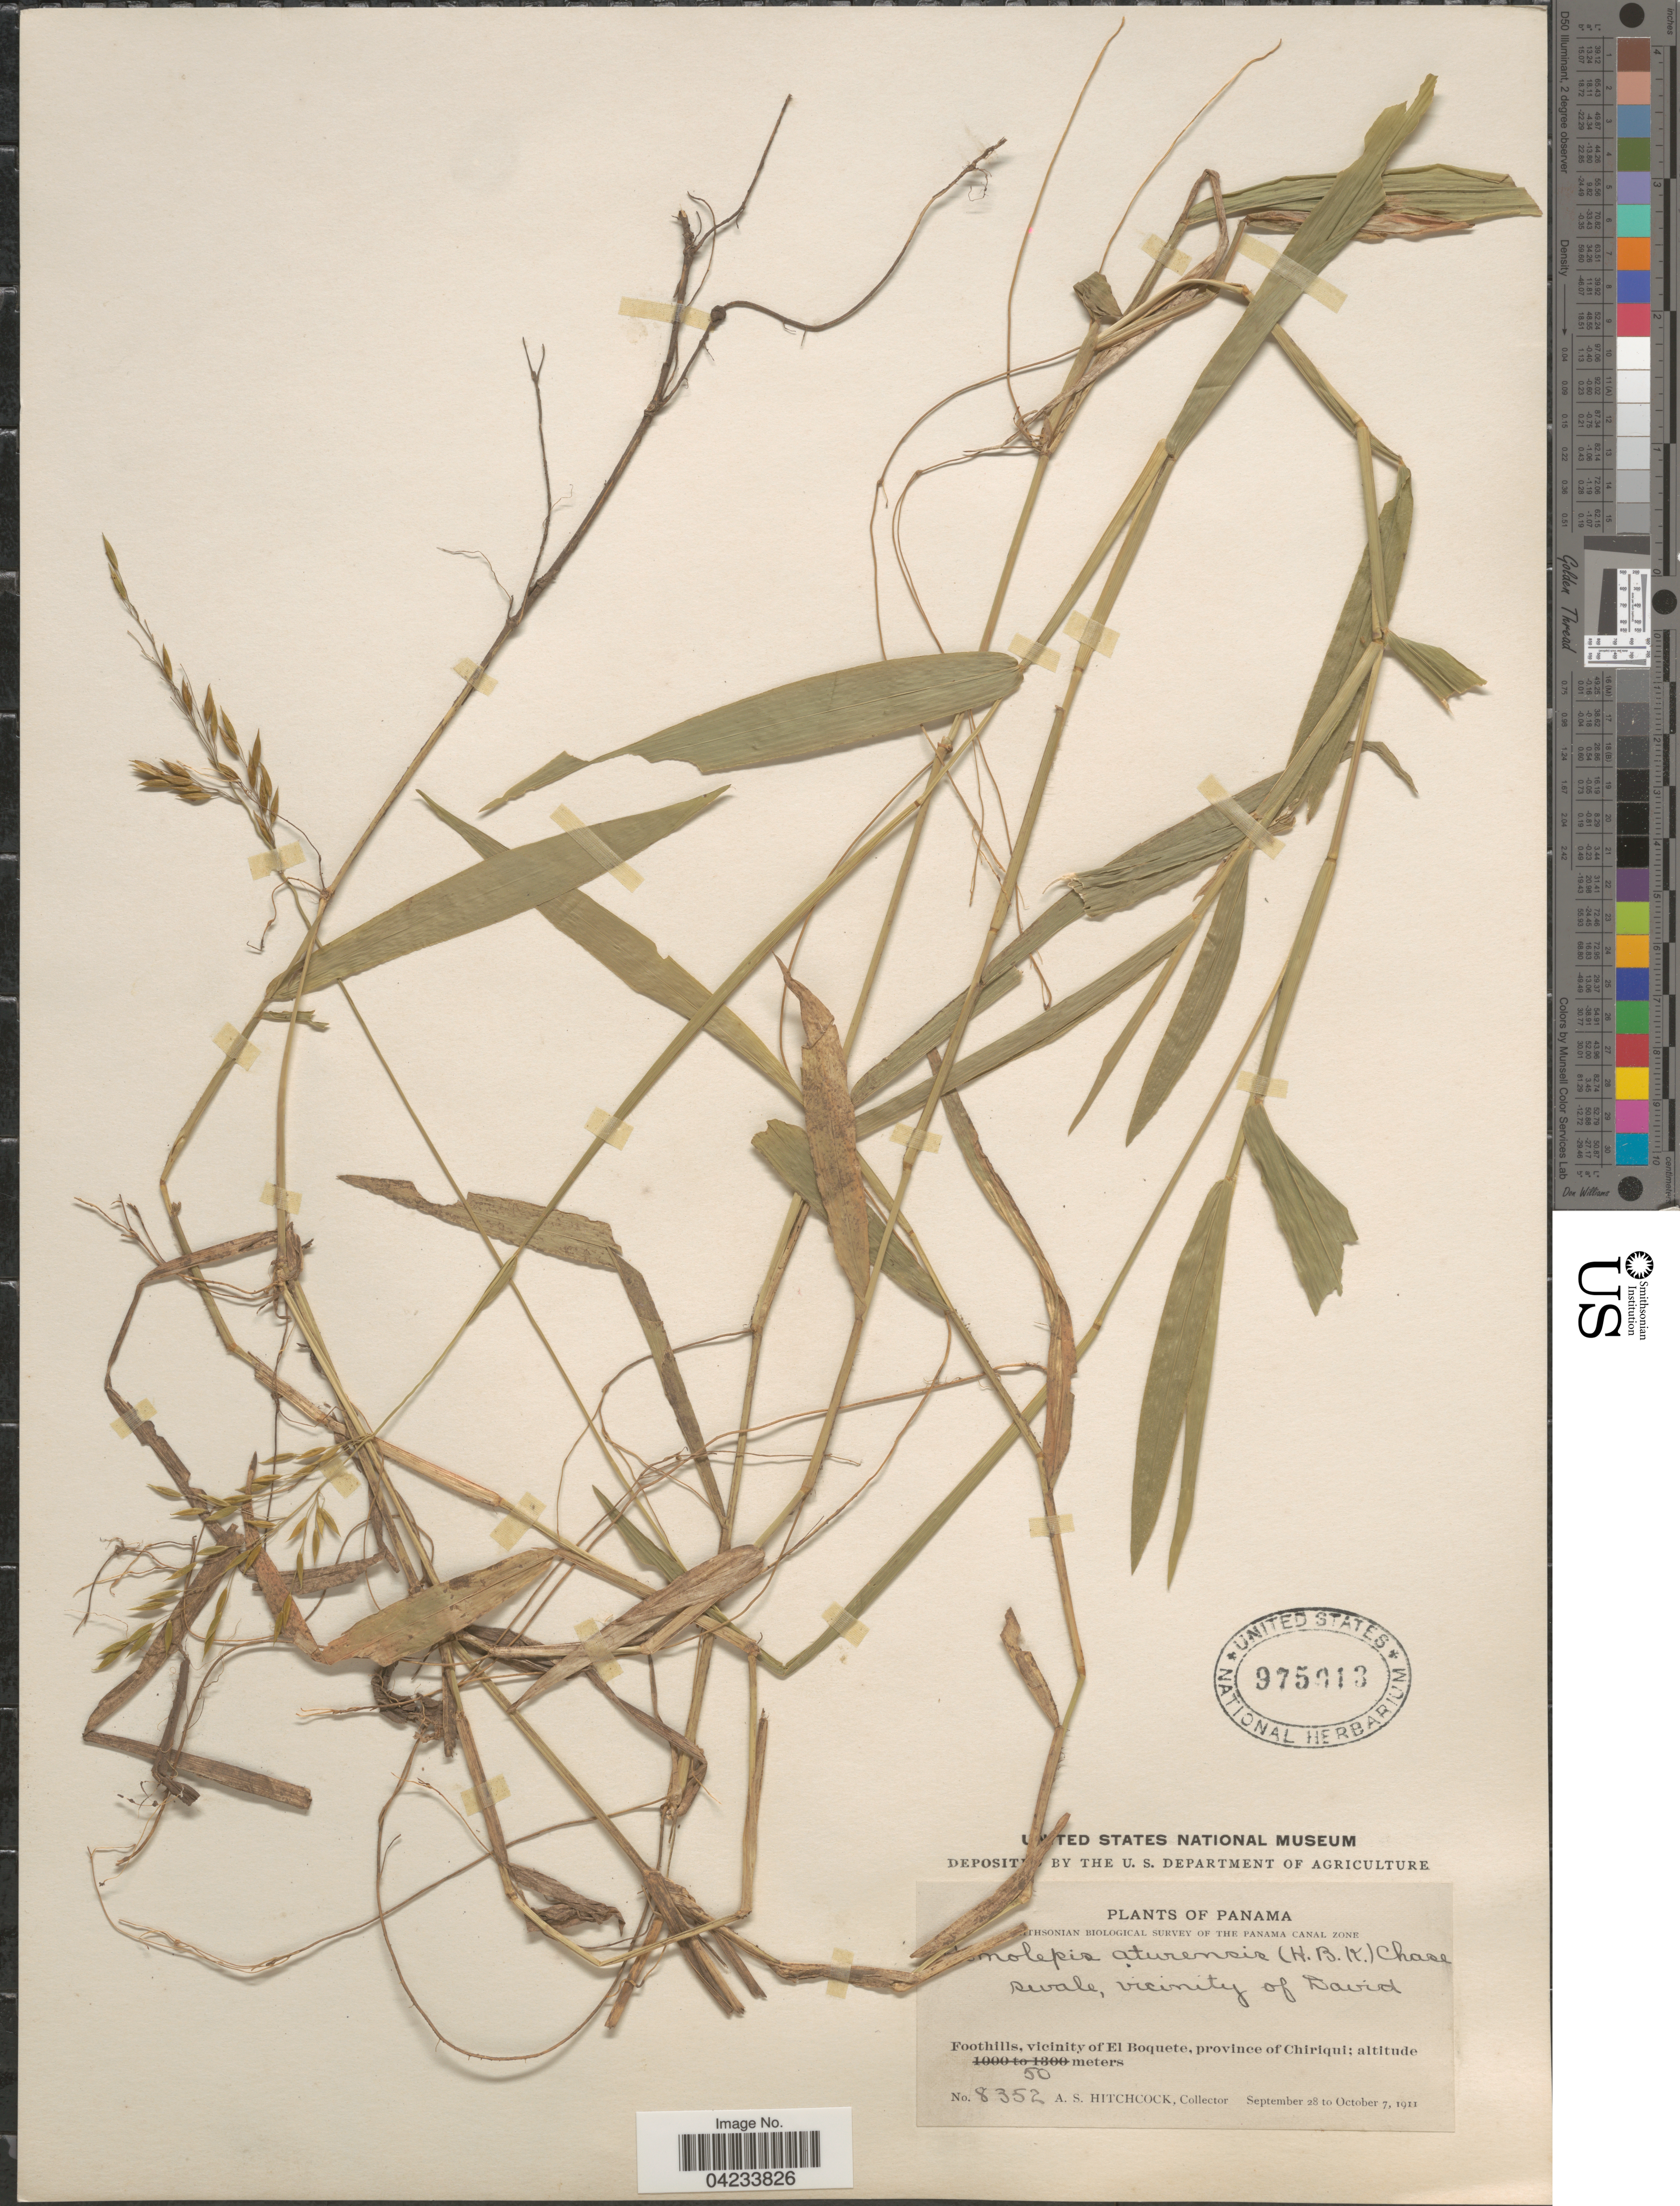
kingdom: Plantae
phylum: Tracheophyta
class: Liliopsida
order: Poales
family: Poaceae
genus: Homolepis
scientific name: Homolepis aturensis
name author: (Kunth) Chase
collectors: A. S. Hitchcock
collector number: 8352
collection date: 1911-09-28/1911-10-07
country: Panama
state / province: Chiriqui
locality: Foothills, vicinity of El Boquete, province of Chiriqui.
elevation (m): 50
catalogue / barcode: US 975013